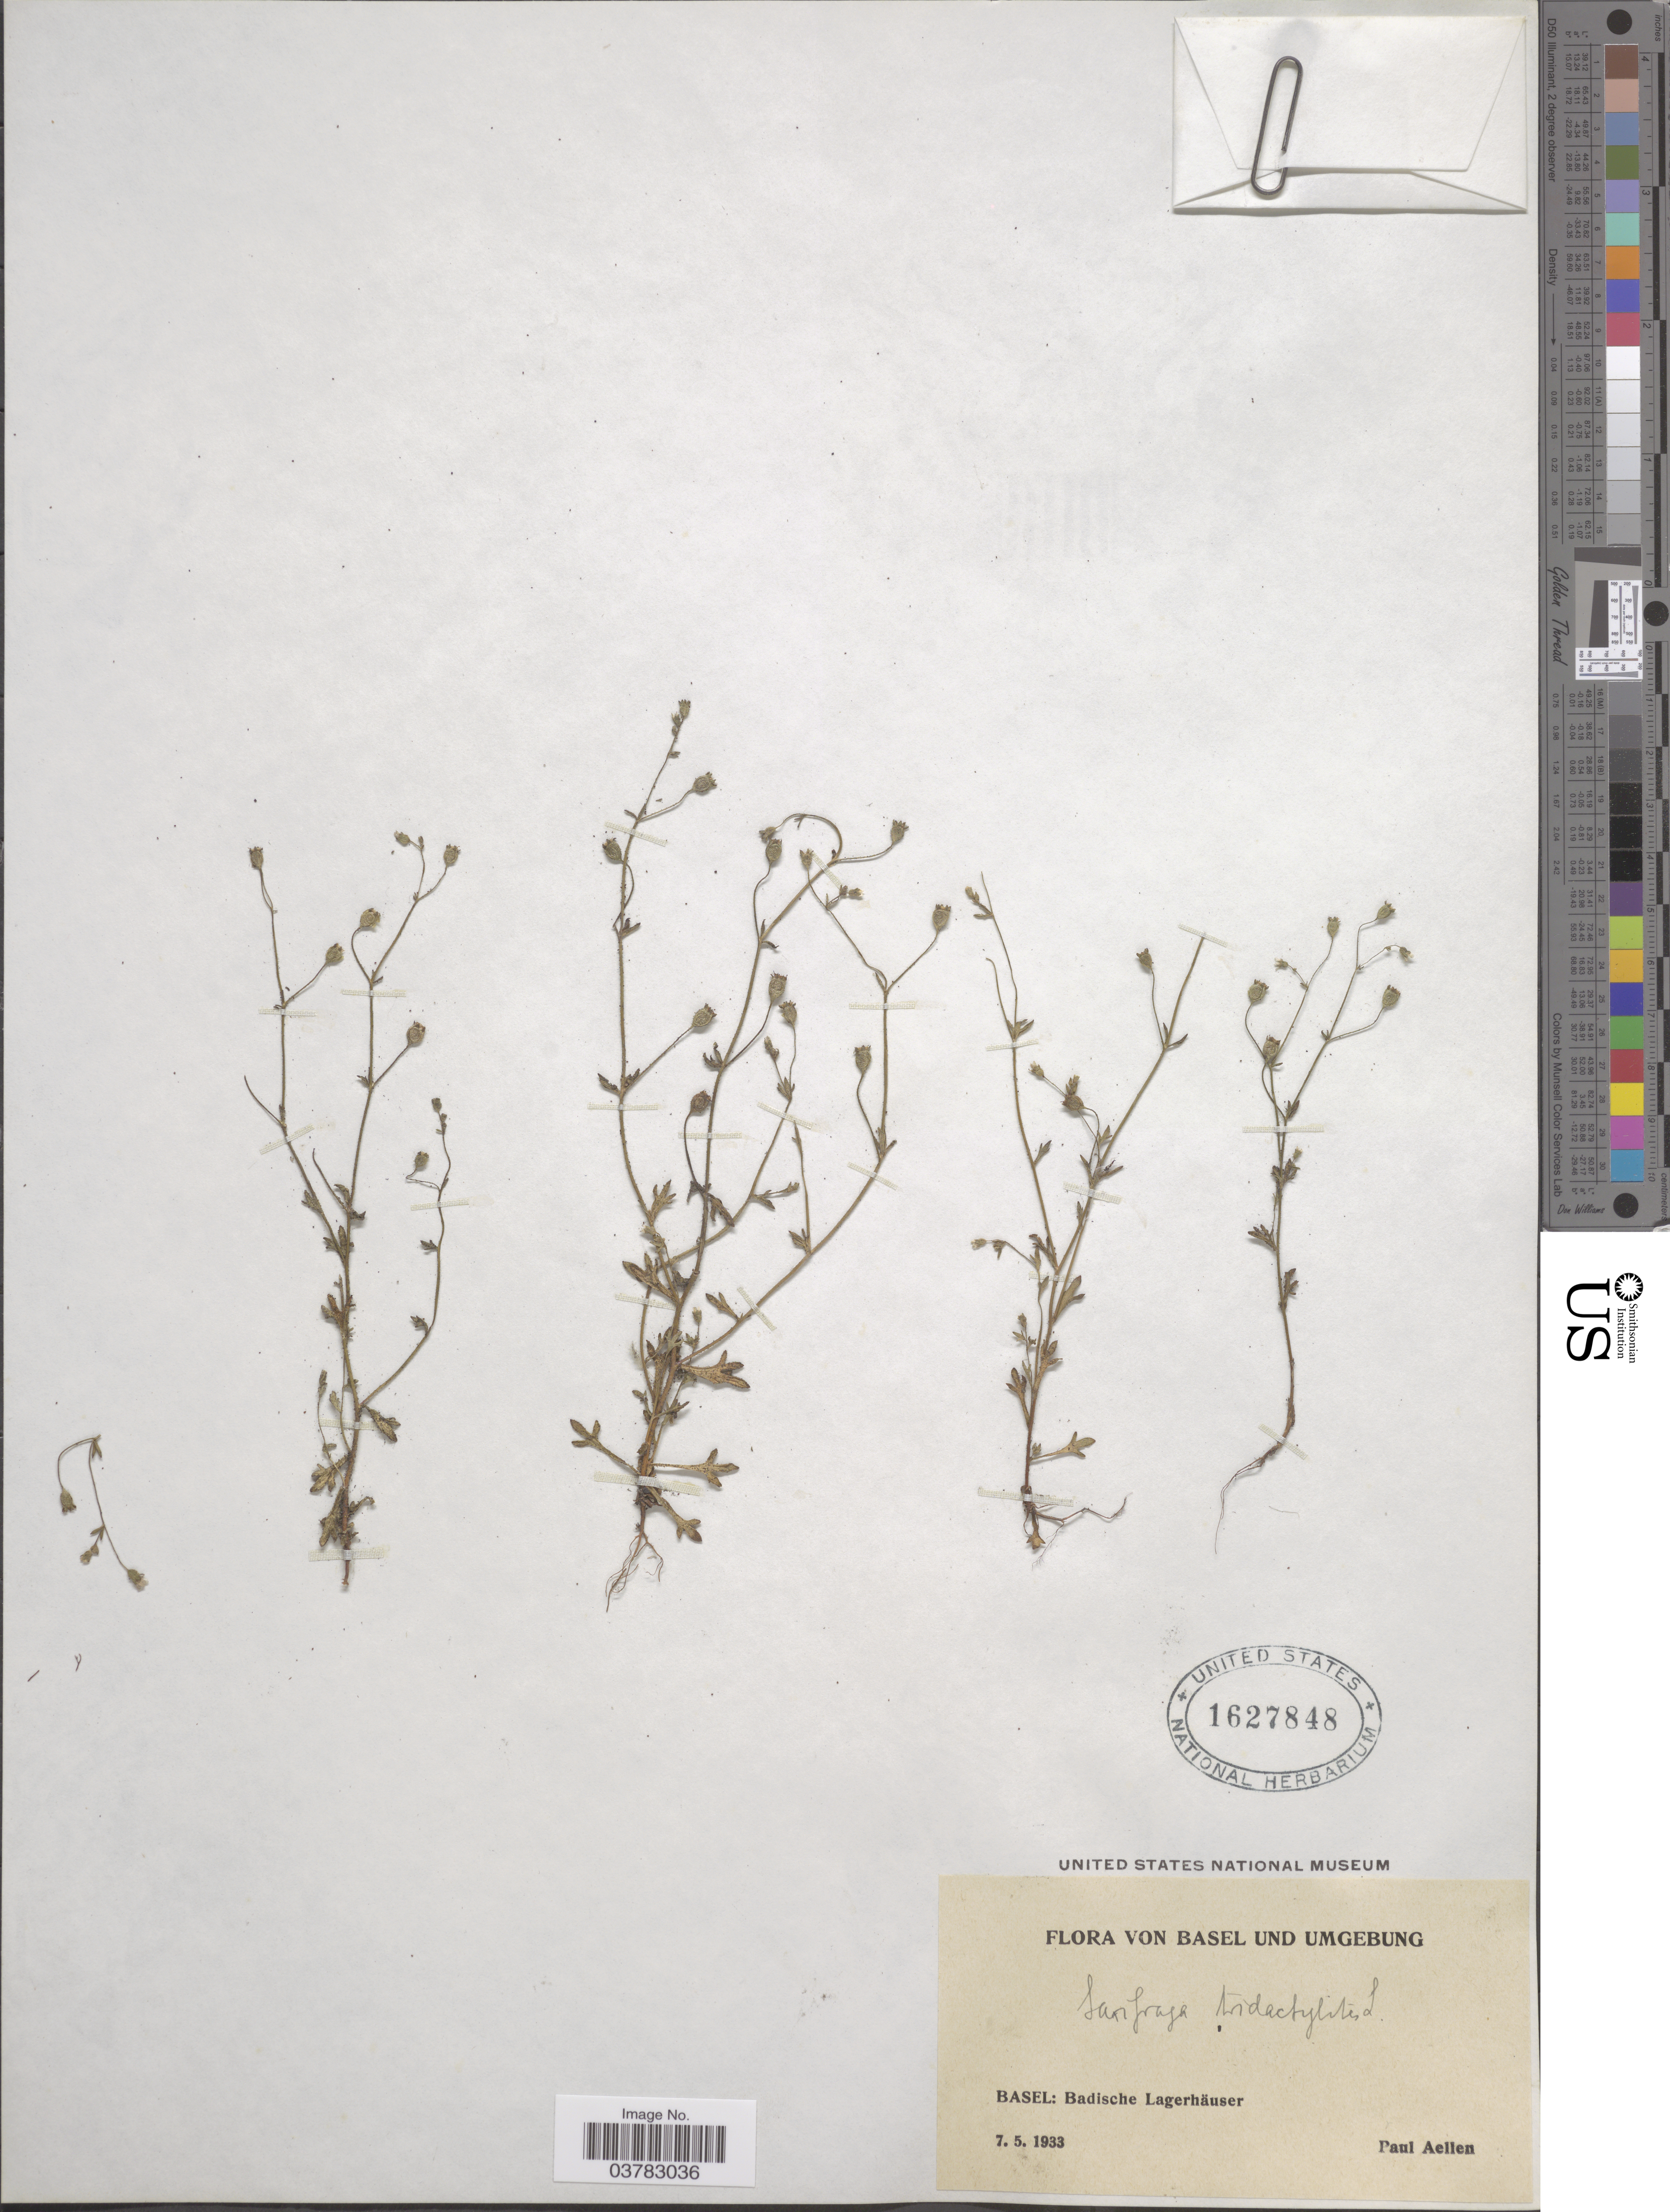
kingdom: Plantae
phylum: Tracheophyta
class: Magnoliopsida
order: Saxifragales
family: Saxifragaceae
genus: Saxifraga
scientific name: Saxifraga tridactylites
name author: L.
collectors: P. Aellen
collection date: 1933-05-07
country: Switzerland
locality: Basel und Umgebung. Basel: Badische Lagerhäuser.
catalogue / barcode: US 1627848